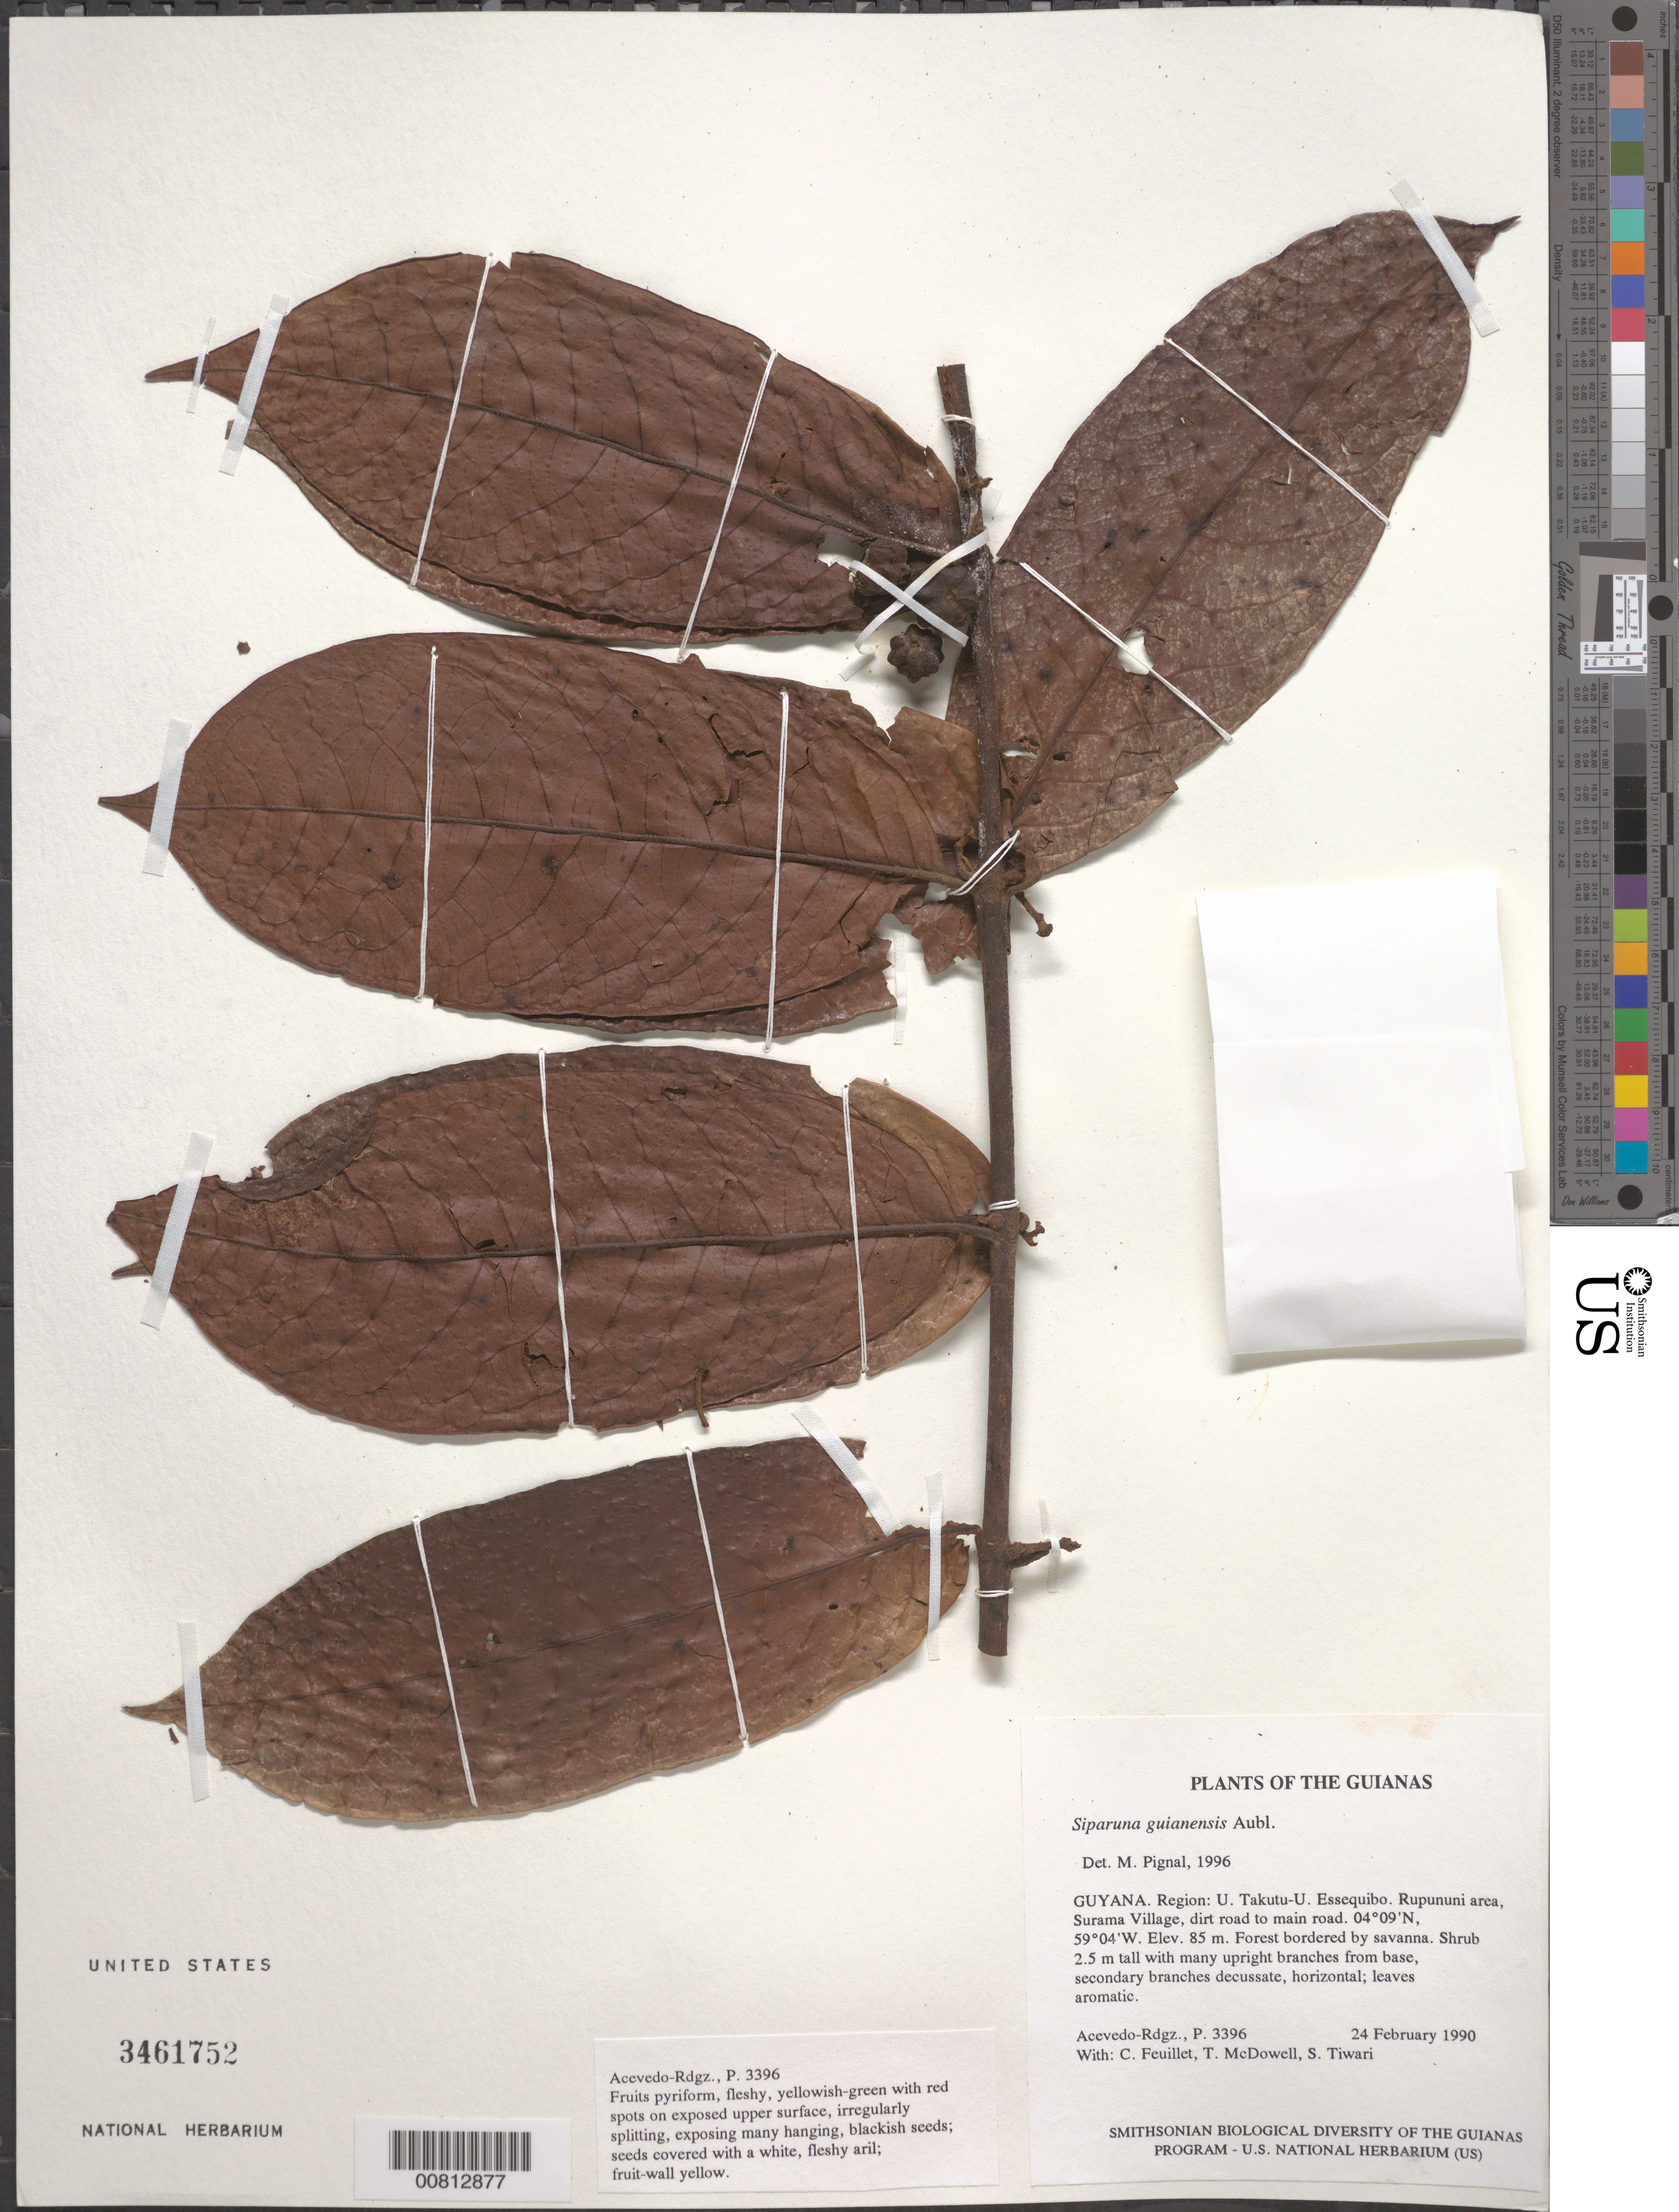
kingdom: Plantae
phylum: Tracheophyta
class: Magnoliopsida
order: Laurales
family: Siparunaceae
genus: Siparuna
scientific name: Siparuna guianensis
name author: Aubl.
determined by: Pignal, M.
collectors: P. Acevedo-Rodr., C. Feuillet, T. McDowell & S. Tiwari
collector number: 3396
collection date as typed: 24 Feb 1990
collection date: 1990-02-24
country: Guyana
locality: U. Takutu - U. Essequibo. Rupununi area, Surama Village, dirt road to main road.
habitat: Forest bordered by savanna.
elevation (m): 85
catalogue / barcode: US 3461752